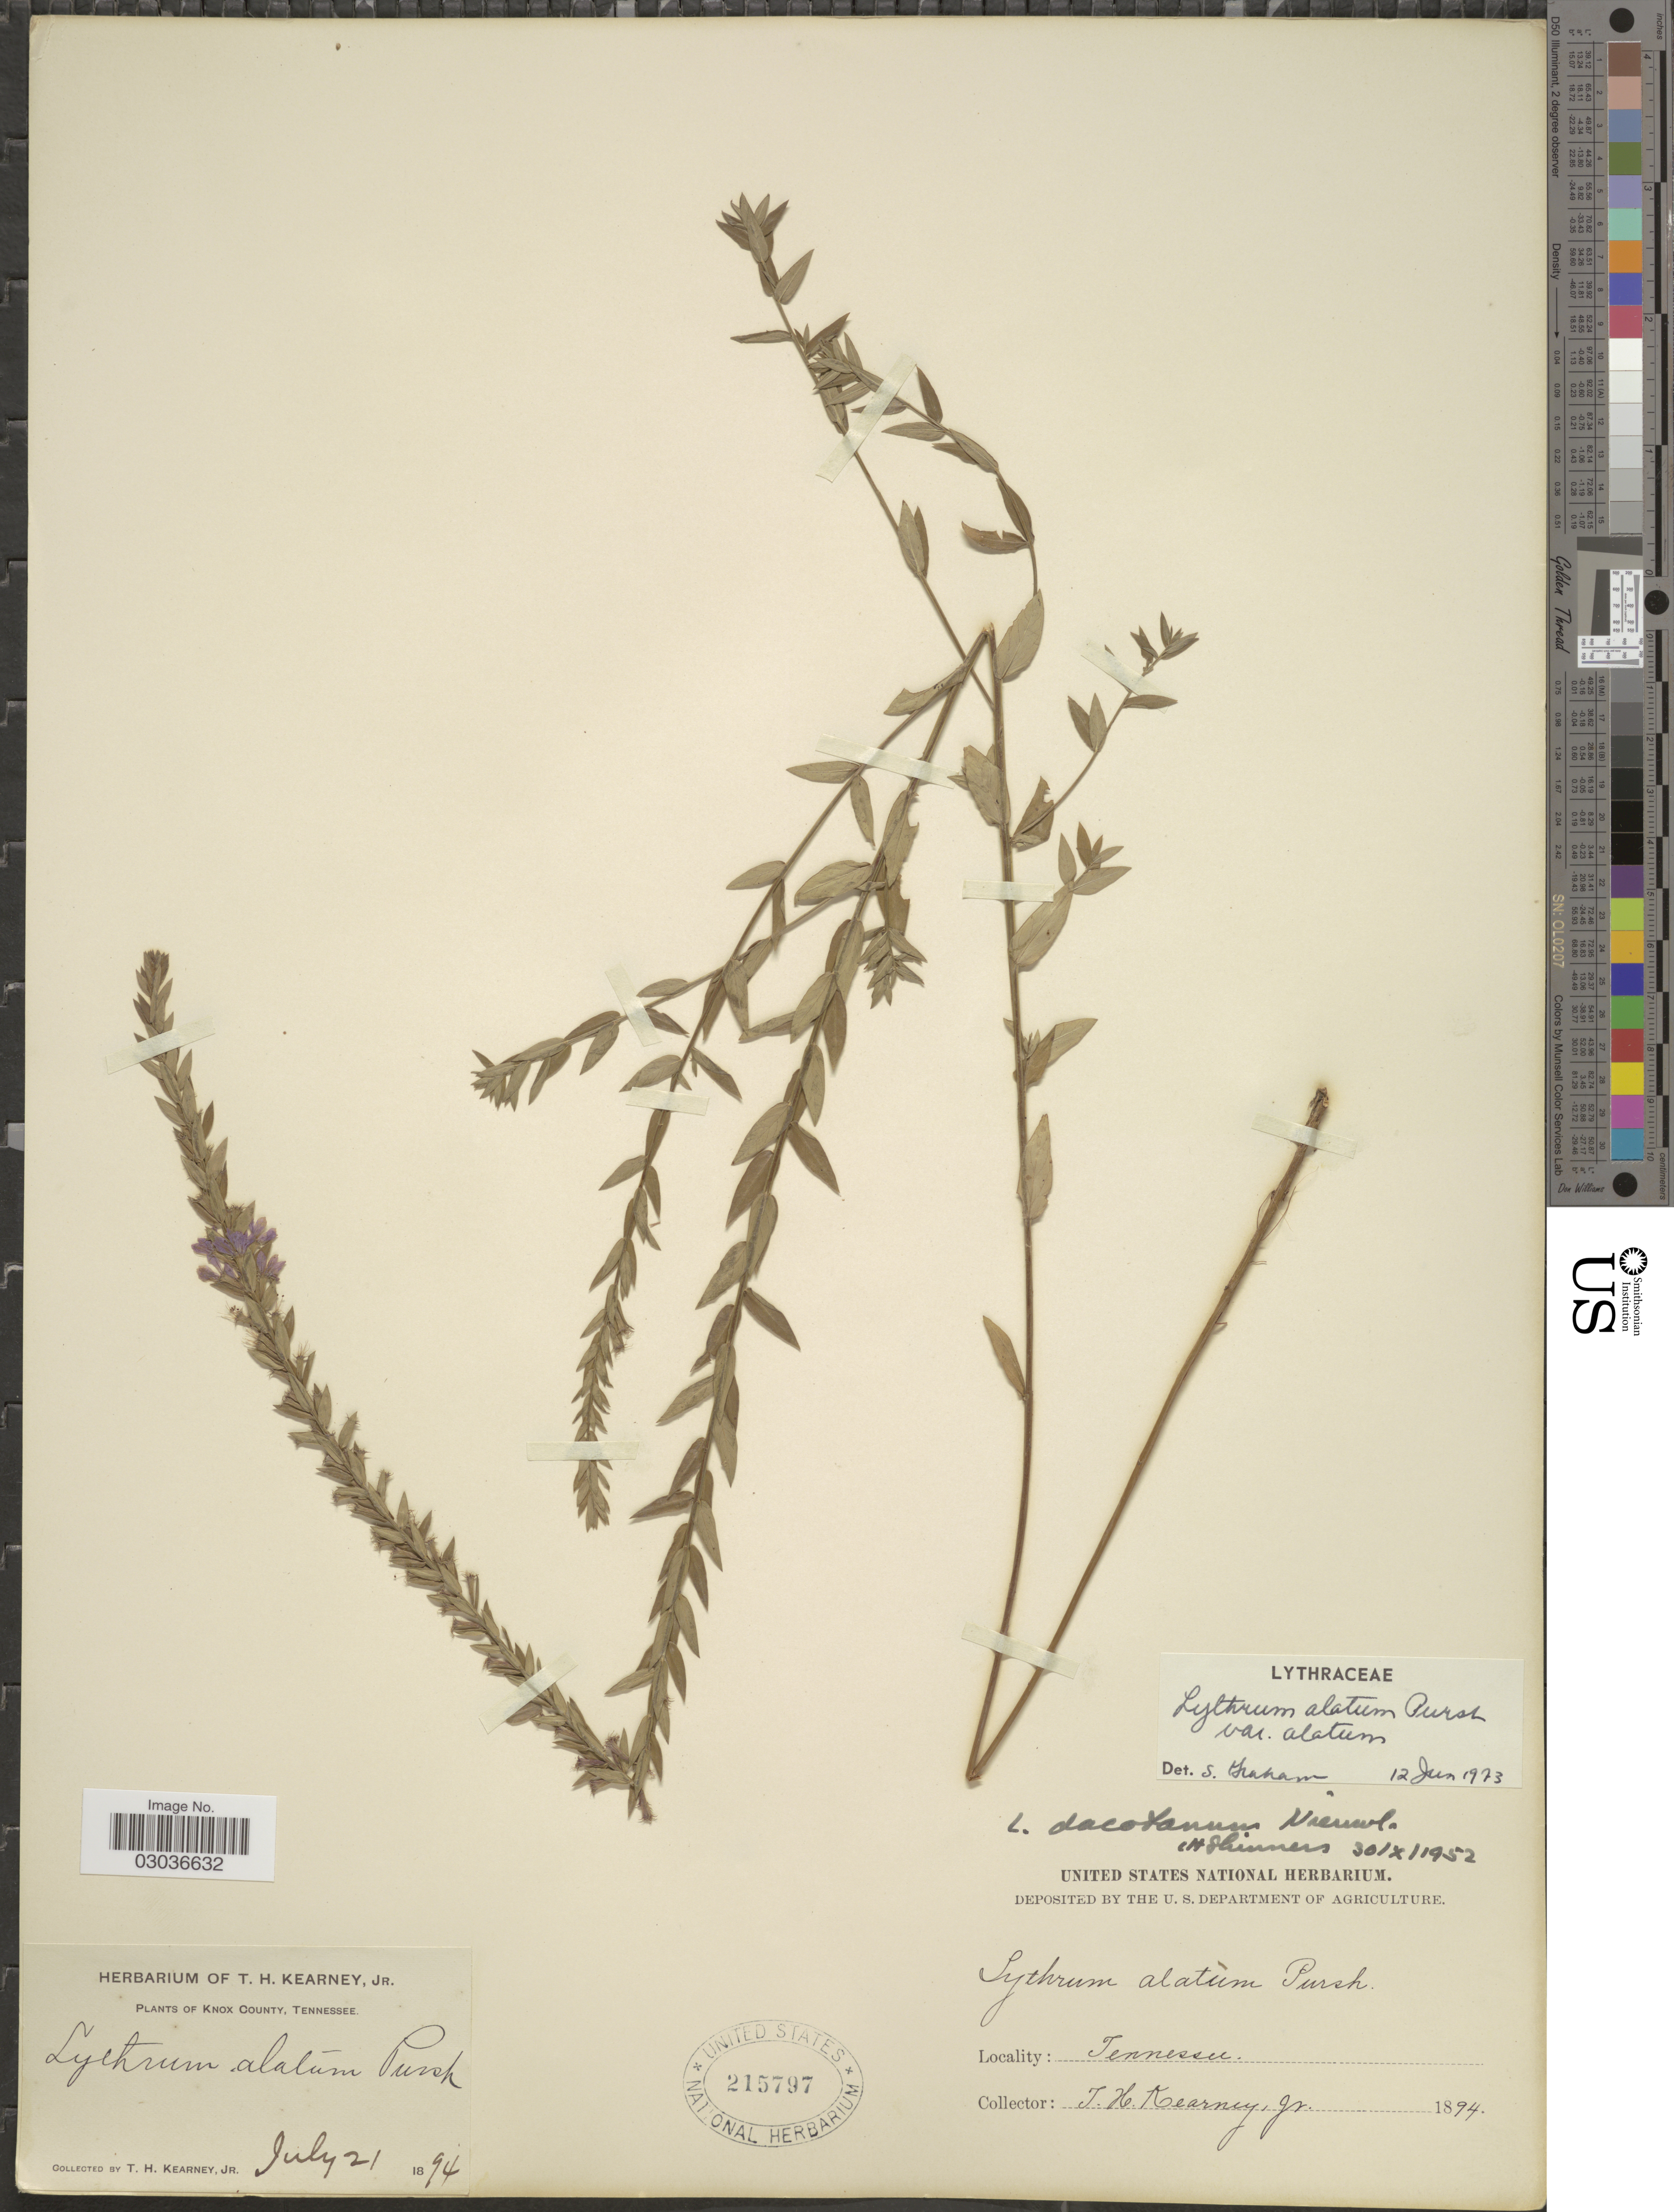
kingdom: Plantae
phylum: Tracheophyta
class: Magnoliopsida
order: Myrtales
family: Lythraceae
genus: Lythrum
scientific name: Lythrum alatum var. alatum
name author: Pursh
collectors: T. H. Kearney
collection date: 1894-07-21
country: United States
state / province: Tennessee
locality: Knox County.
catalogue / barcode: US 215797